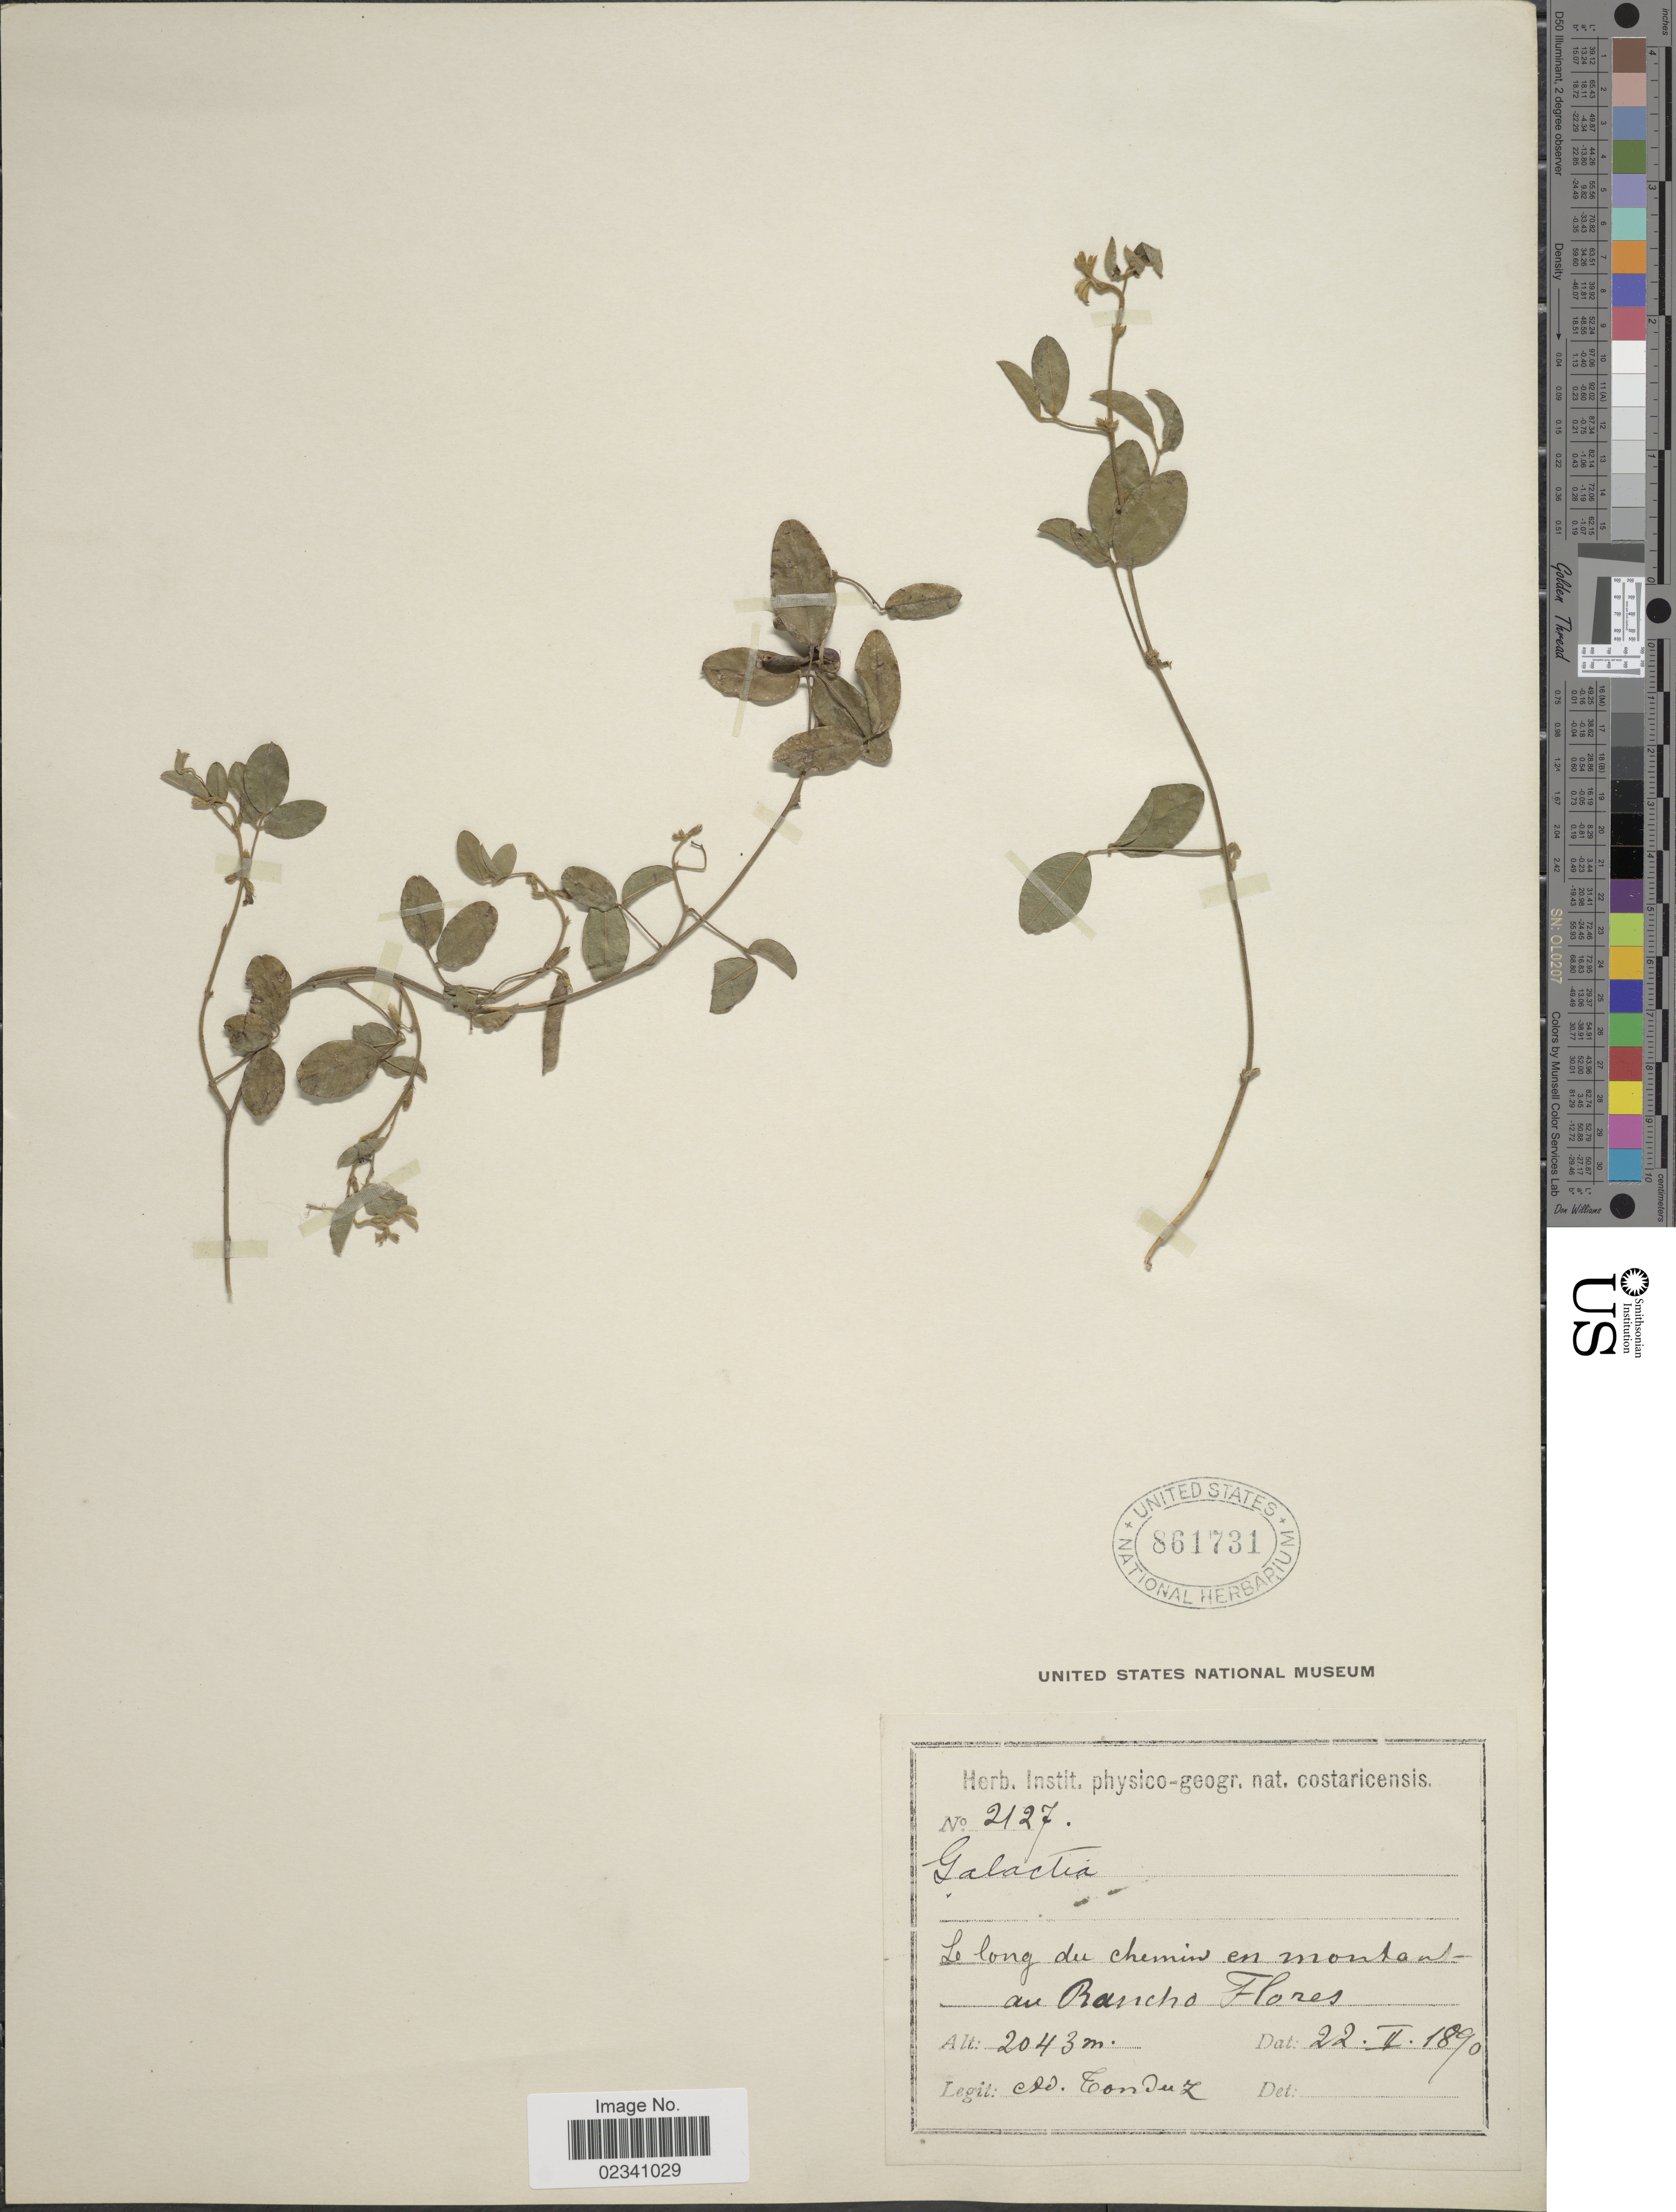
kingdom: Plantae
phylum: Tracheophyta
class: Magnoliopsida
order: Fabales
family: Fabaceae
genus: Calopogonium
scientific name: Calopogonium galactioides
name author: (Kunth) Hemsl.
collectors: A. Tonduz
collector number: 2127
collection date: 1890-02-22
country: Costa Rica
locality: Le long du chemin en montan an Rancho Flores.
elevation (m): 2043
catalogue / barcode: US 861731